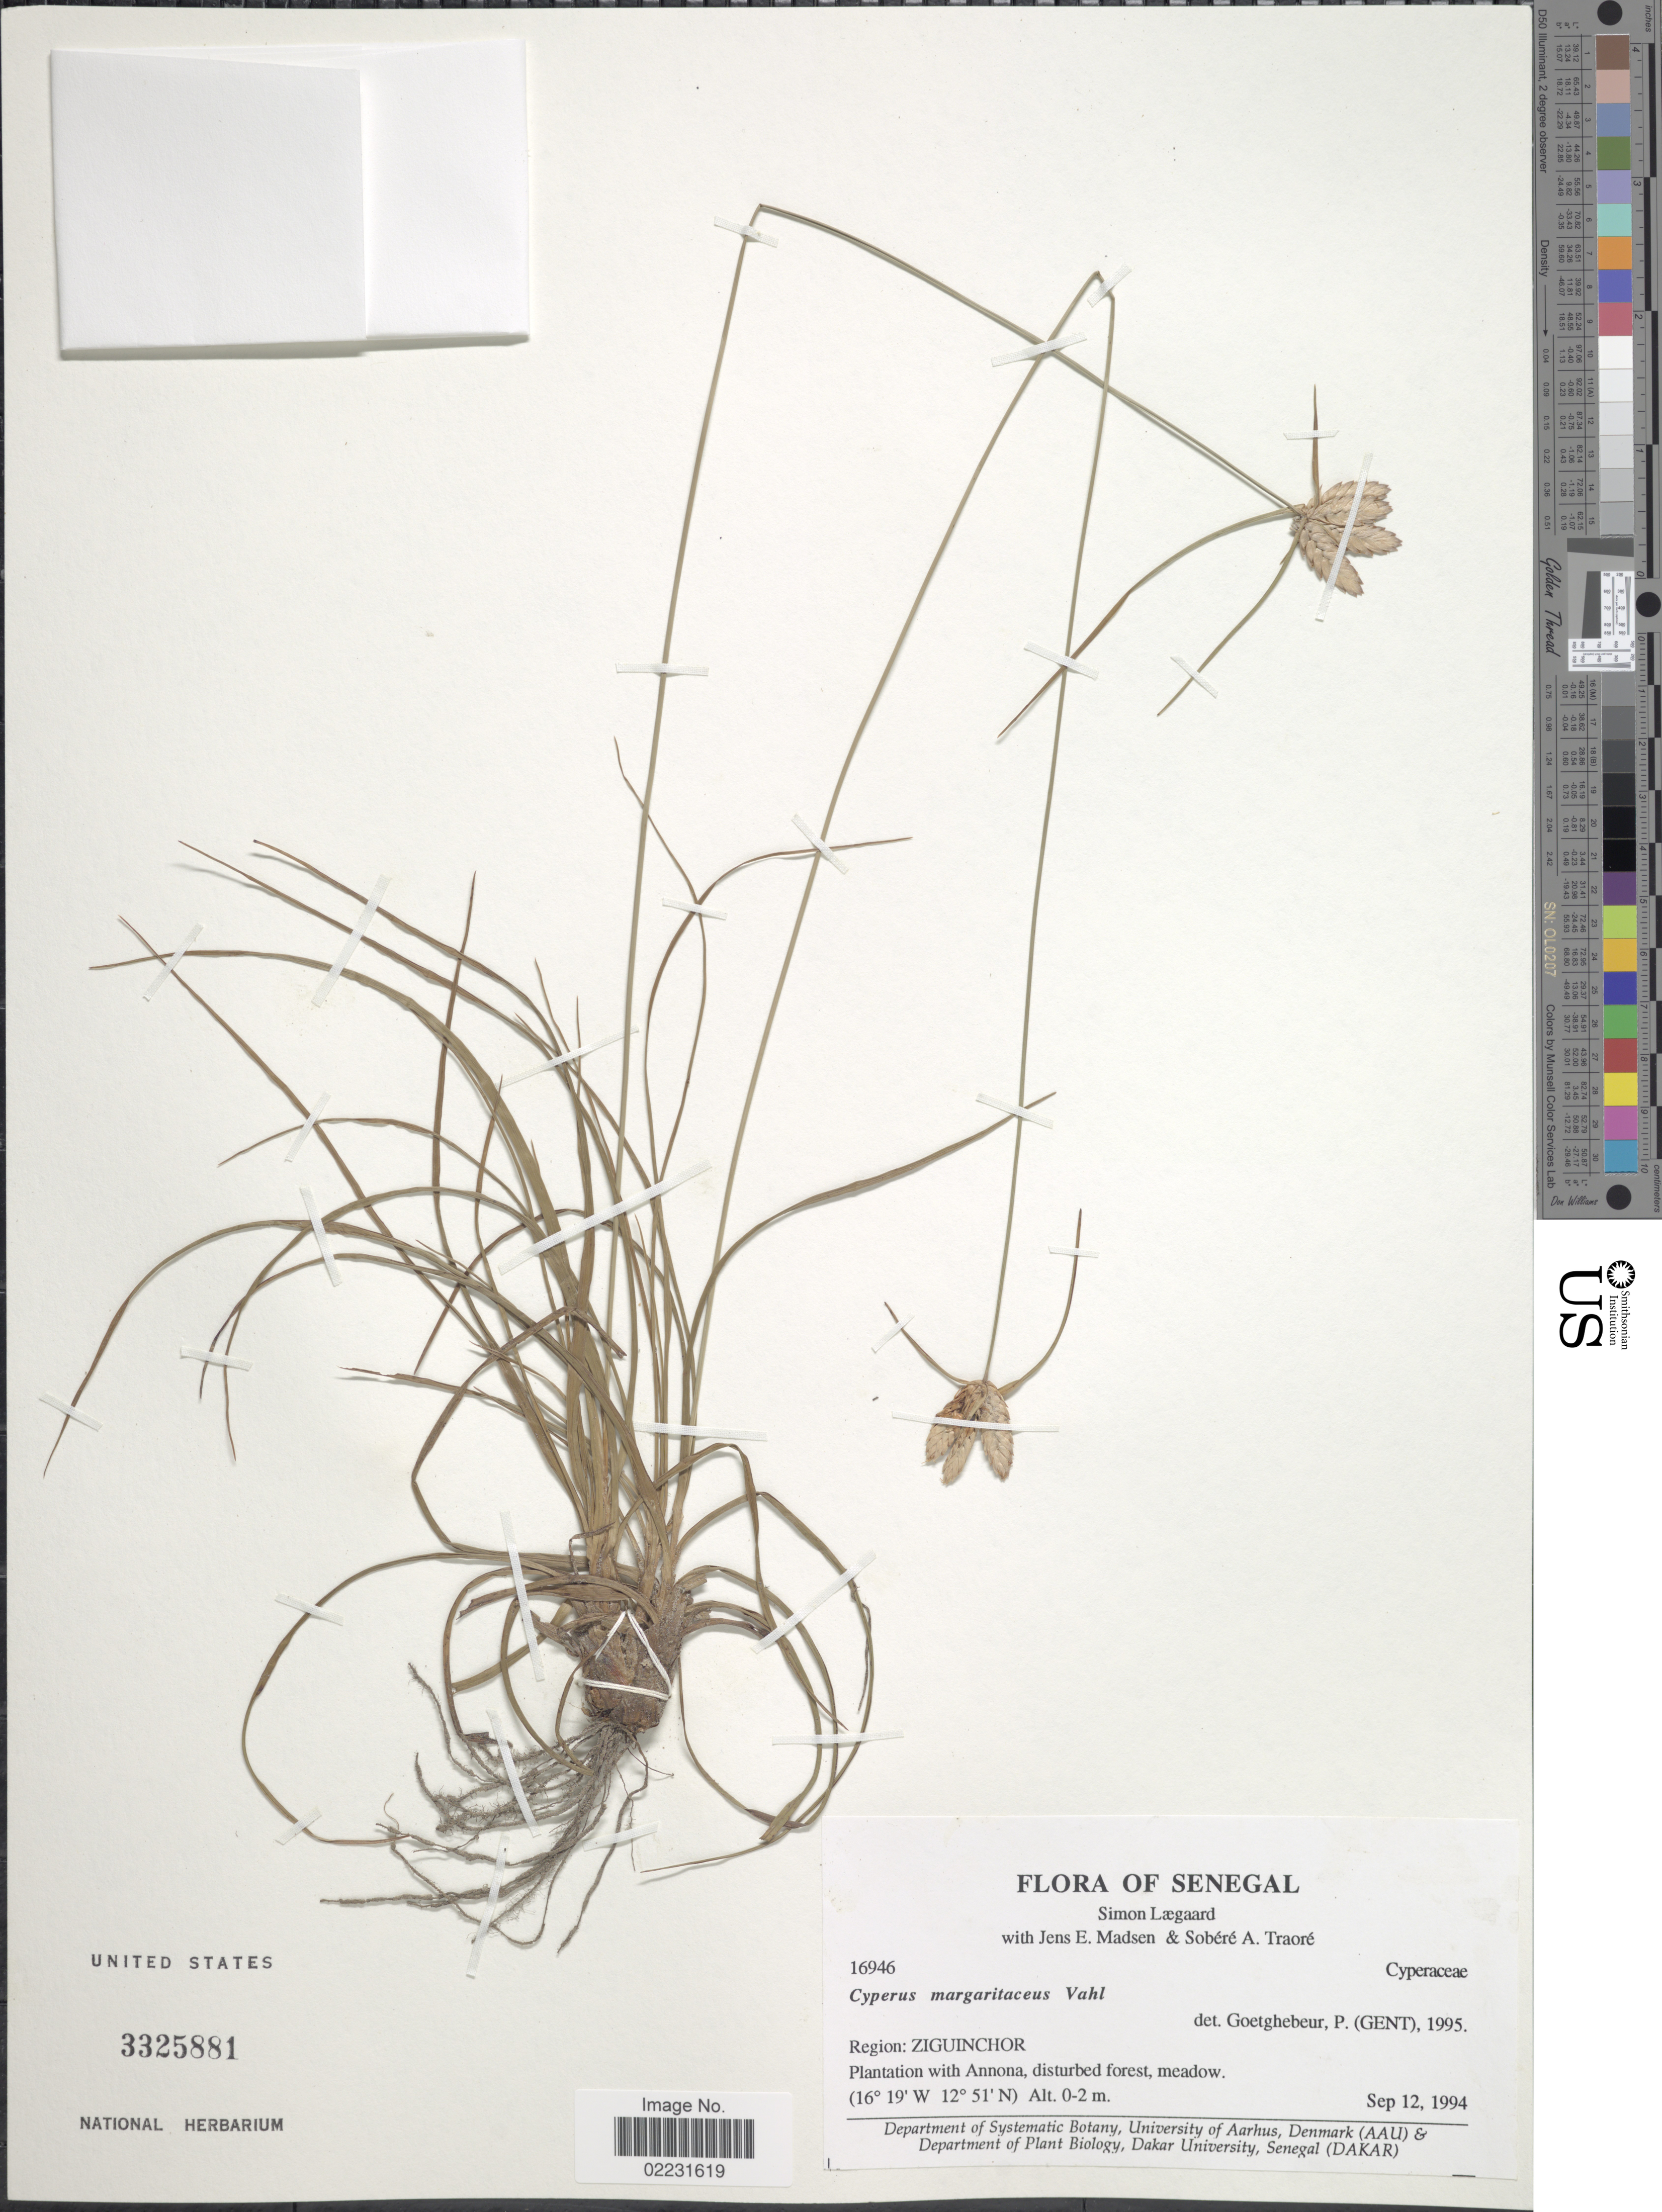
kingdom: Plantae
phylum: Tracheophyta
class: Liliopsida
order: Poales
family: Cyperaceae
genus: Cyperus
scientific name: Cyperus margaritaceus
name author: Vahl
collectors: S. Lægaard, J. E. Madsen & S. Traore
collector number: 16946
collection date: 1994-09-12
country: Senegal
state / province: Ziguinchor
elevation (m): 0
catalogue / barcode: US 3325881